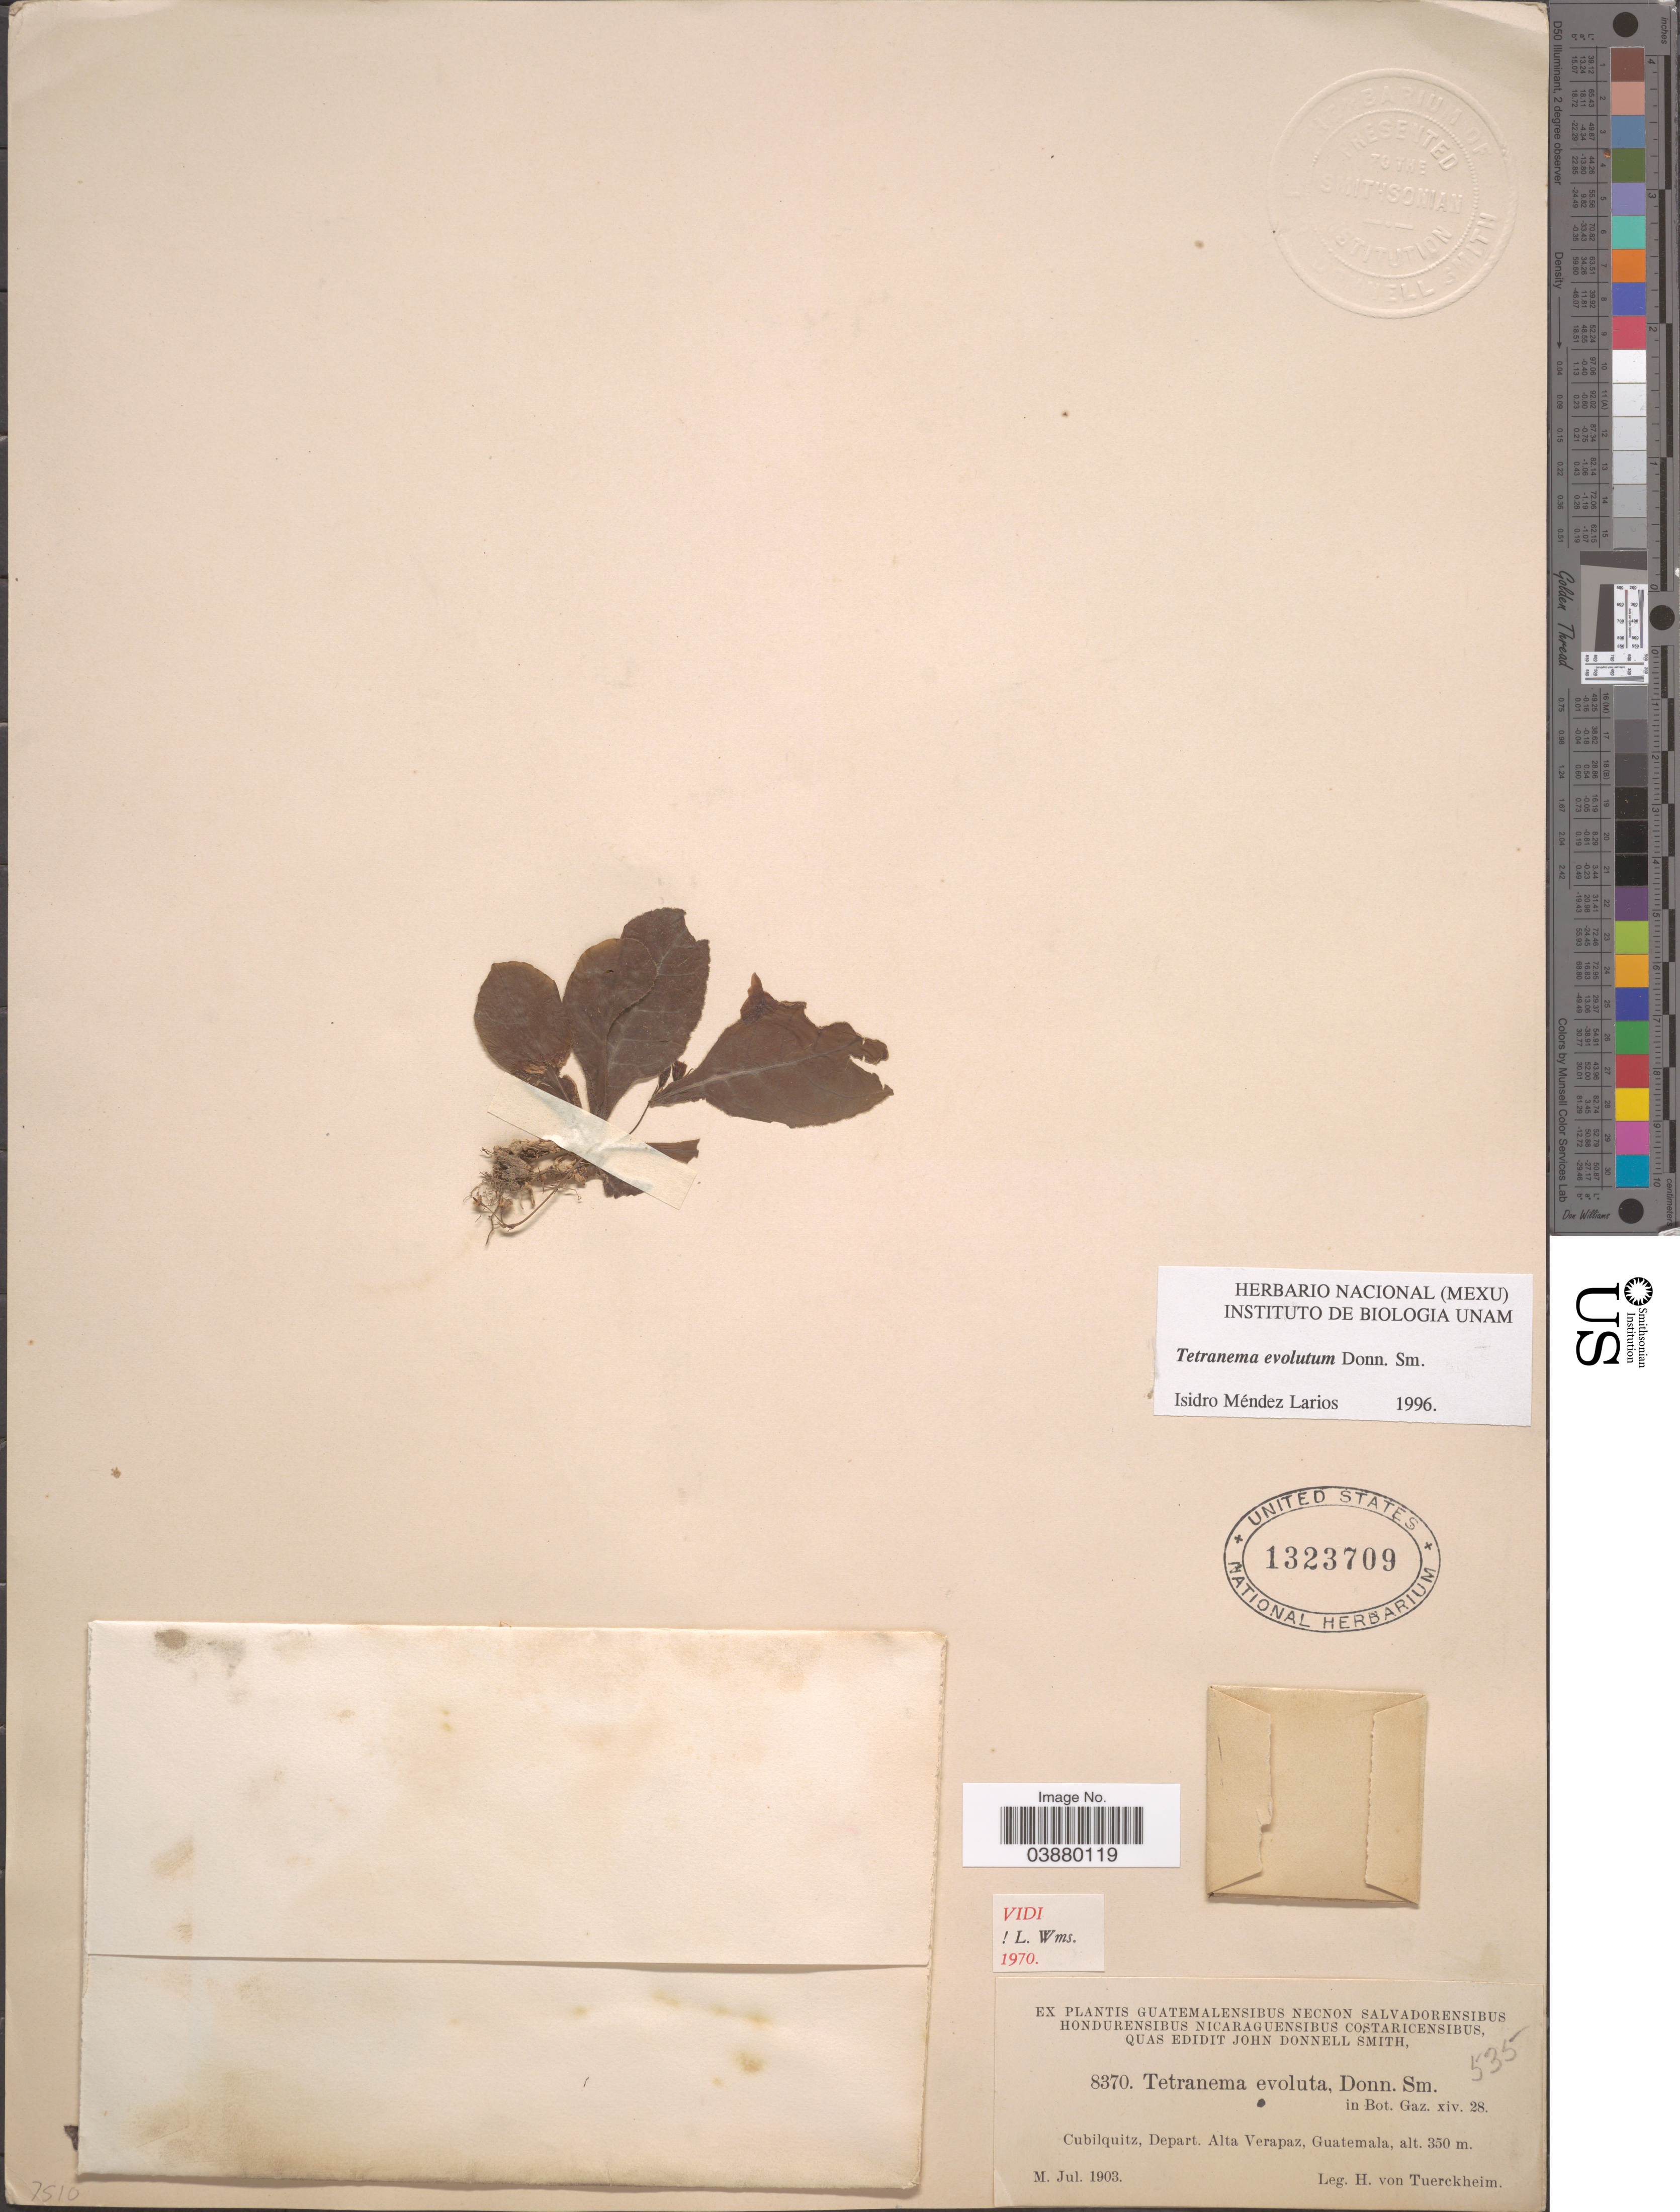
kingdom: Plantae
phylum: Tracheophyta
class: Magnoliopsida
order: Lamiales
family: Plantaginaceae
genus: Tetranema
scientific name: Tetranema evoluta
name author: Donn. Sm.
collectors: H. von Türckheim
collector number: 8370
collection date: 1903-07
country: Guatemala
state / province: Alta Verapaz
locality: Cubilquitz, Depart. Alta Verapaz.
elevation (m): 350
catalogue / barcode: US 1323709